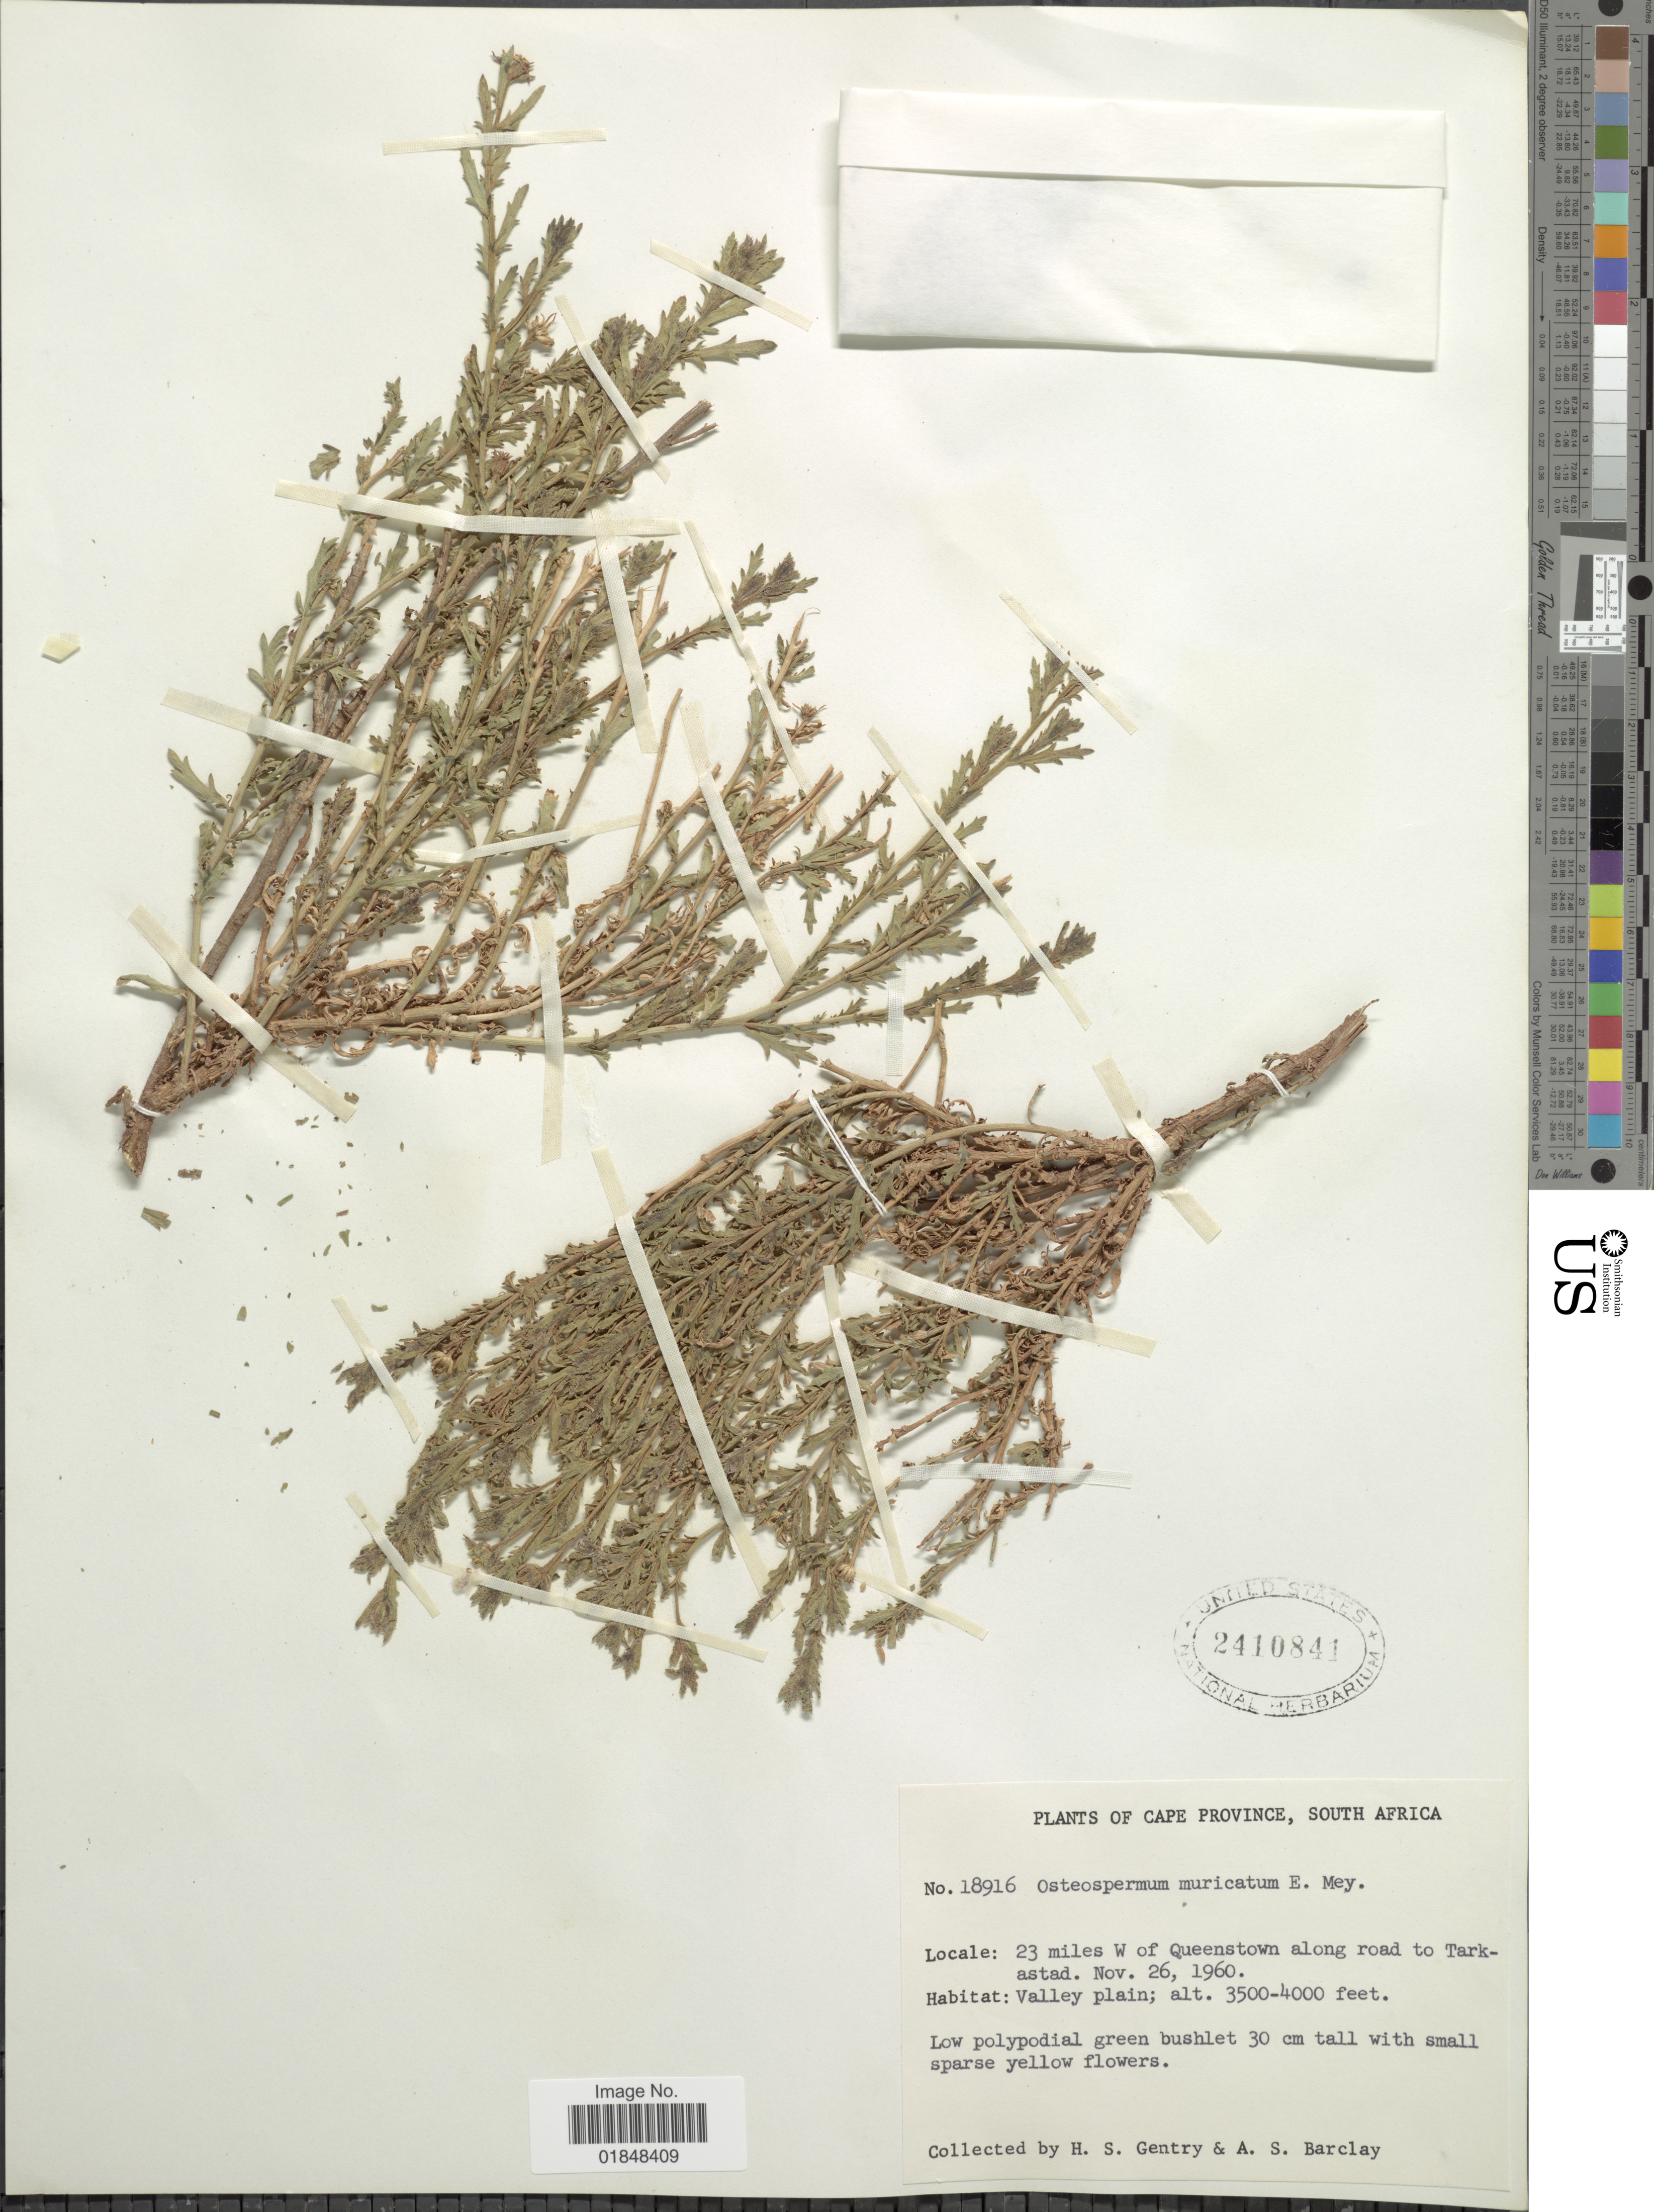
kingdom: Plantae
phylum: Tracheophyta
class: Magnoliopsida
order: Asterales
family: Asteraceae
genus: Osteospermum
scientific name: Osteospermum muricatum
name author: E. Mey.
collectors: H. S. Gentry & A. S. Barclay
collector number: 18916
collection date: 1960-11-26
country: South Africa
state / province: Eastern Cape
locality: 23 miles W of Queenstown along road to Tarkastad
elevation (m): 1067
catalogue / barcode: US 2410841